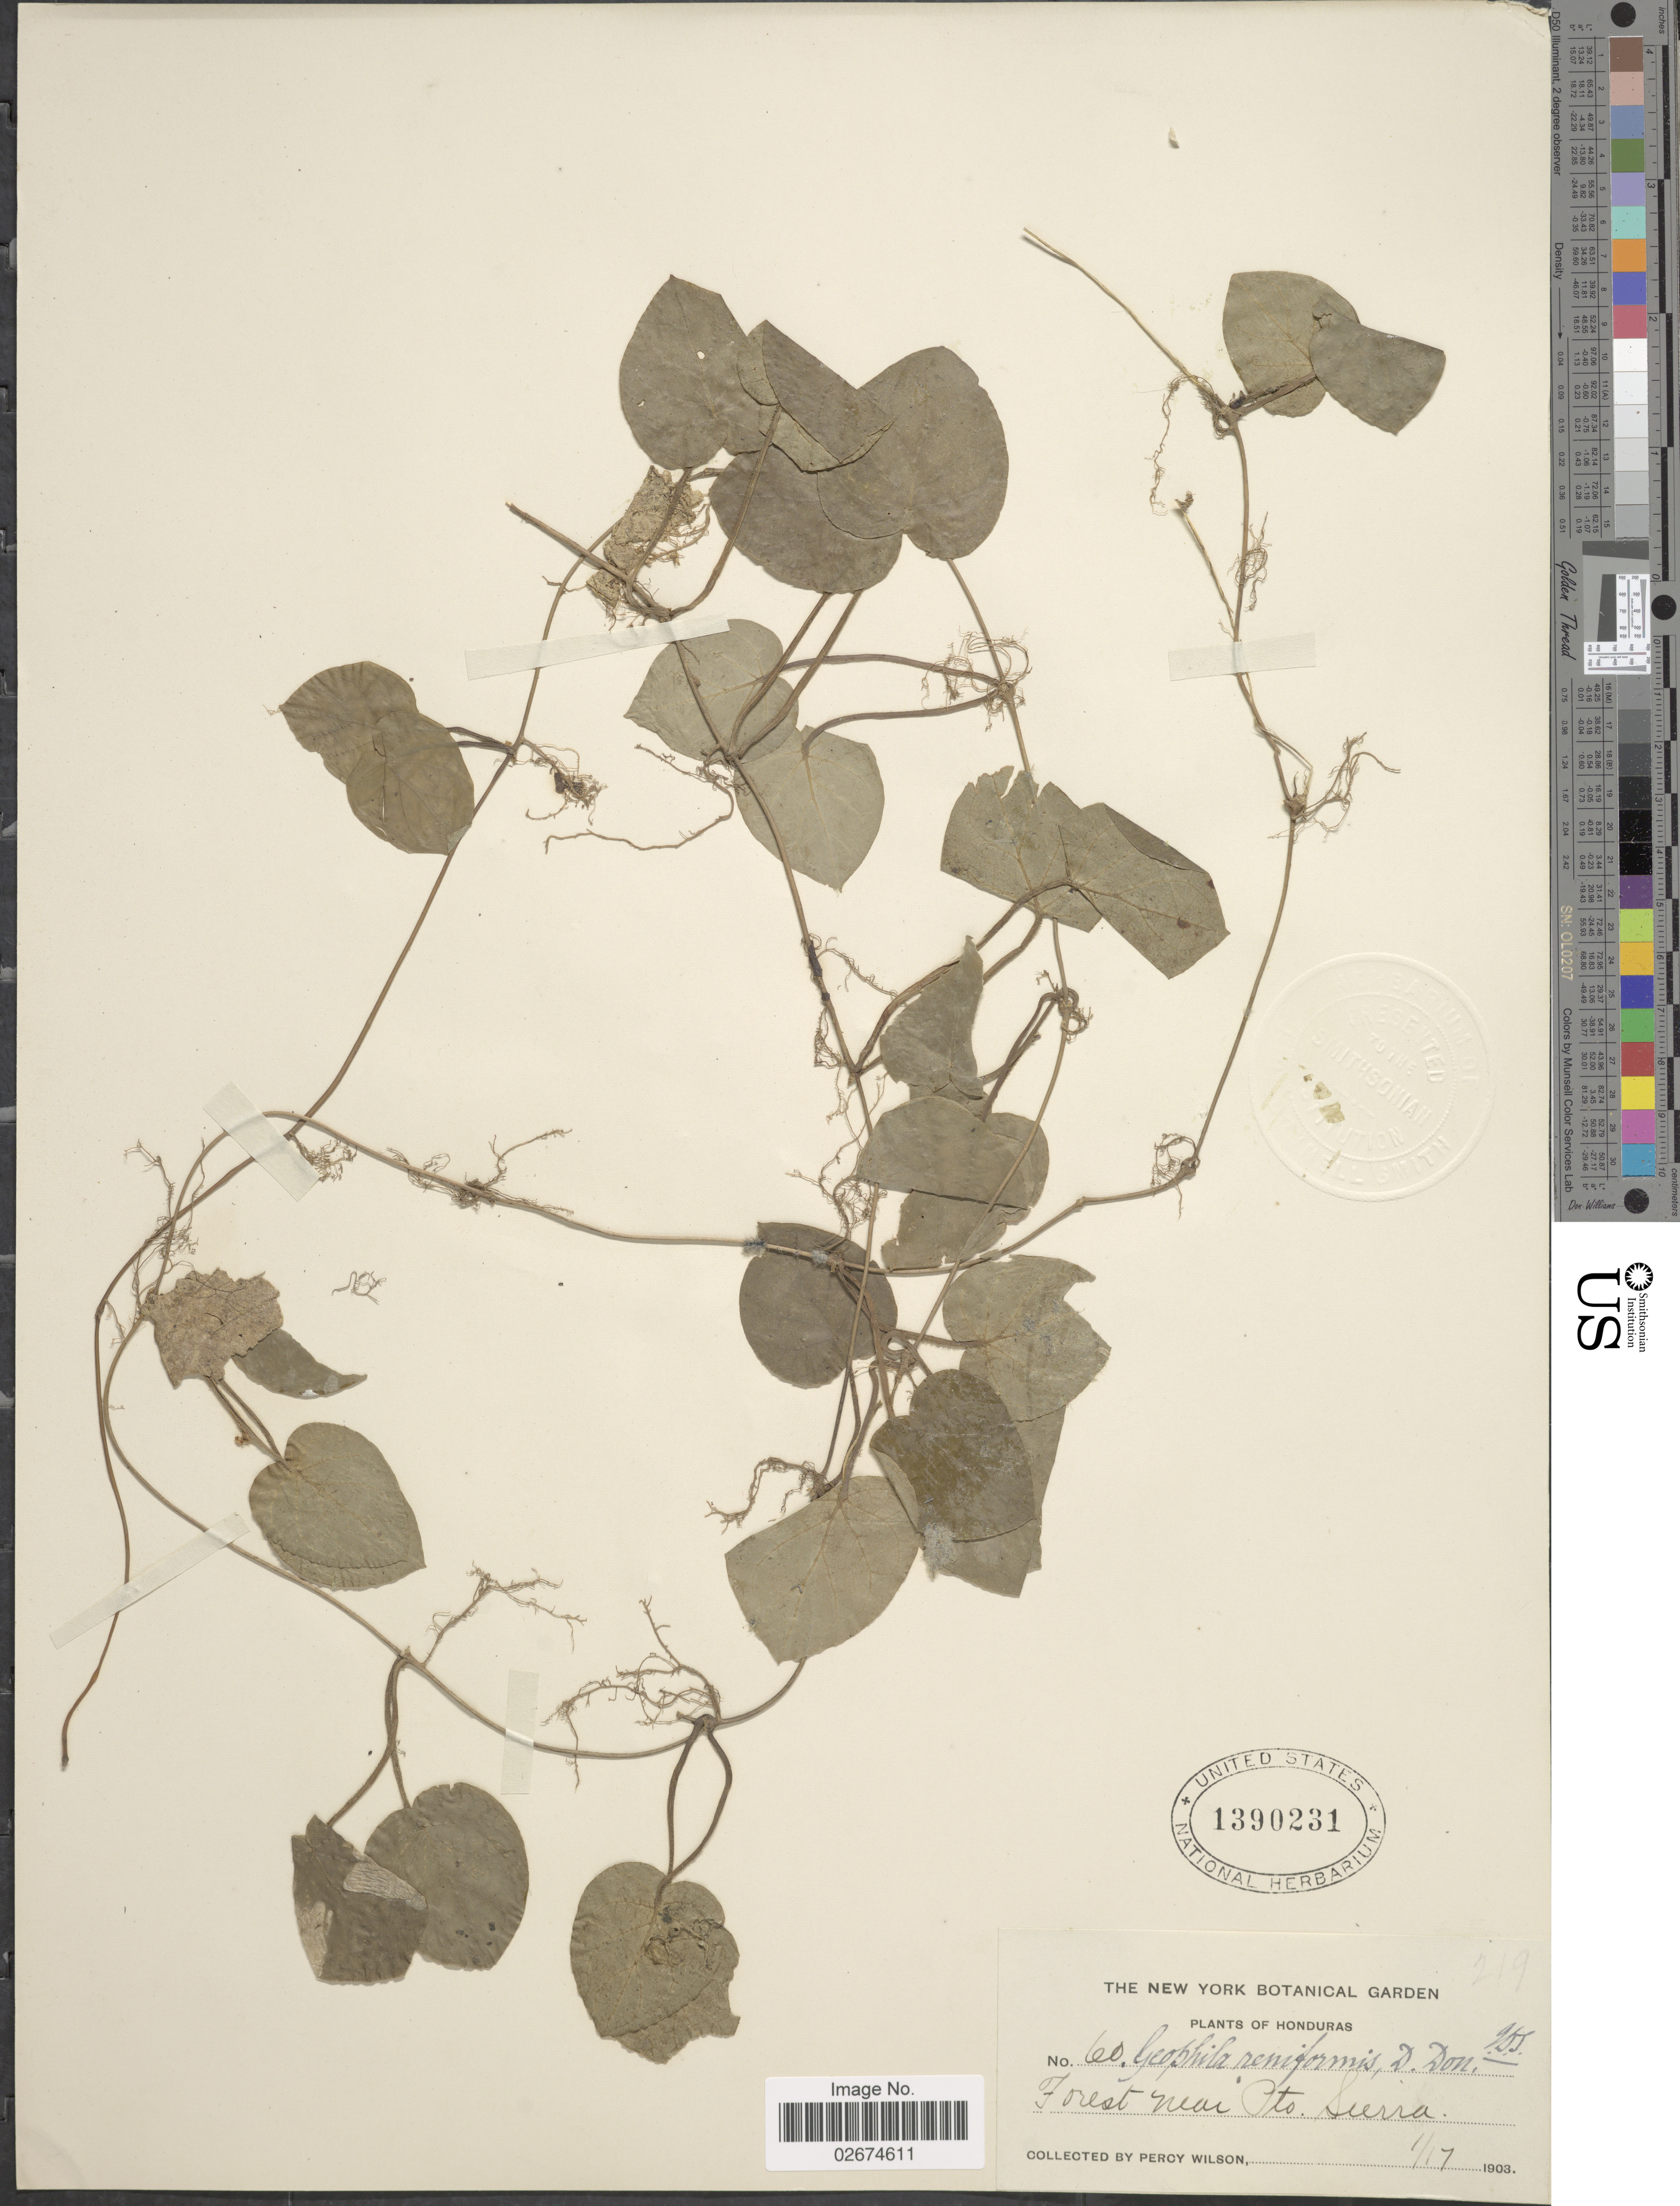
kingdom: Plantae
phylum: Tracheophyta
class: Magnoliopsida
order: Gentianales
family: Rubiaceae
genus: Geophila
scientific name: Geophila herbacea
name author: (Jacq.) K. Schum.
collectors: P. Wilson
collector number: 60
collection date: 1903-01-17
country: Honduras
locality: Forest near Pto. Sierra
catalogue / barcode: US 1390231